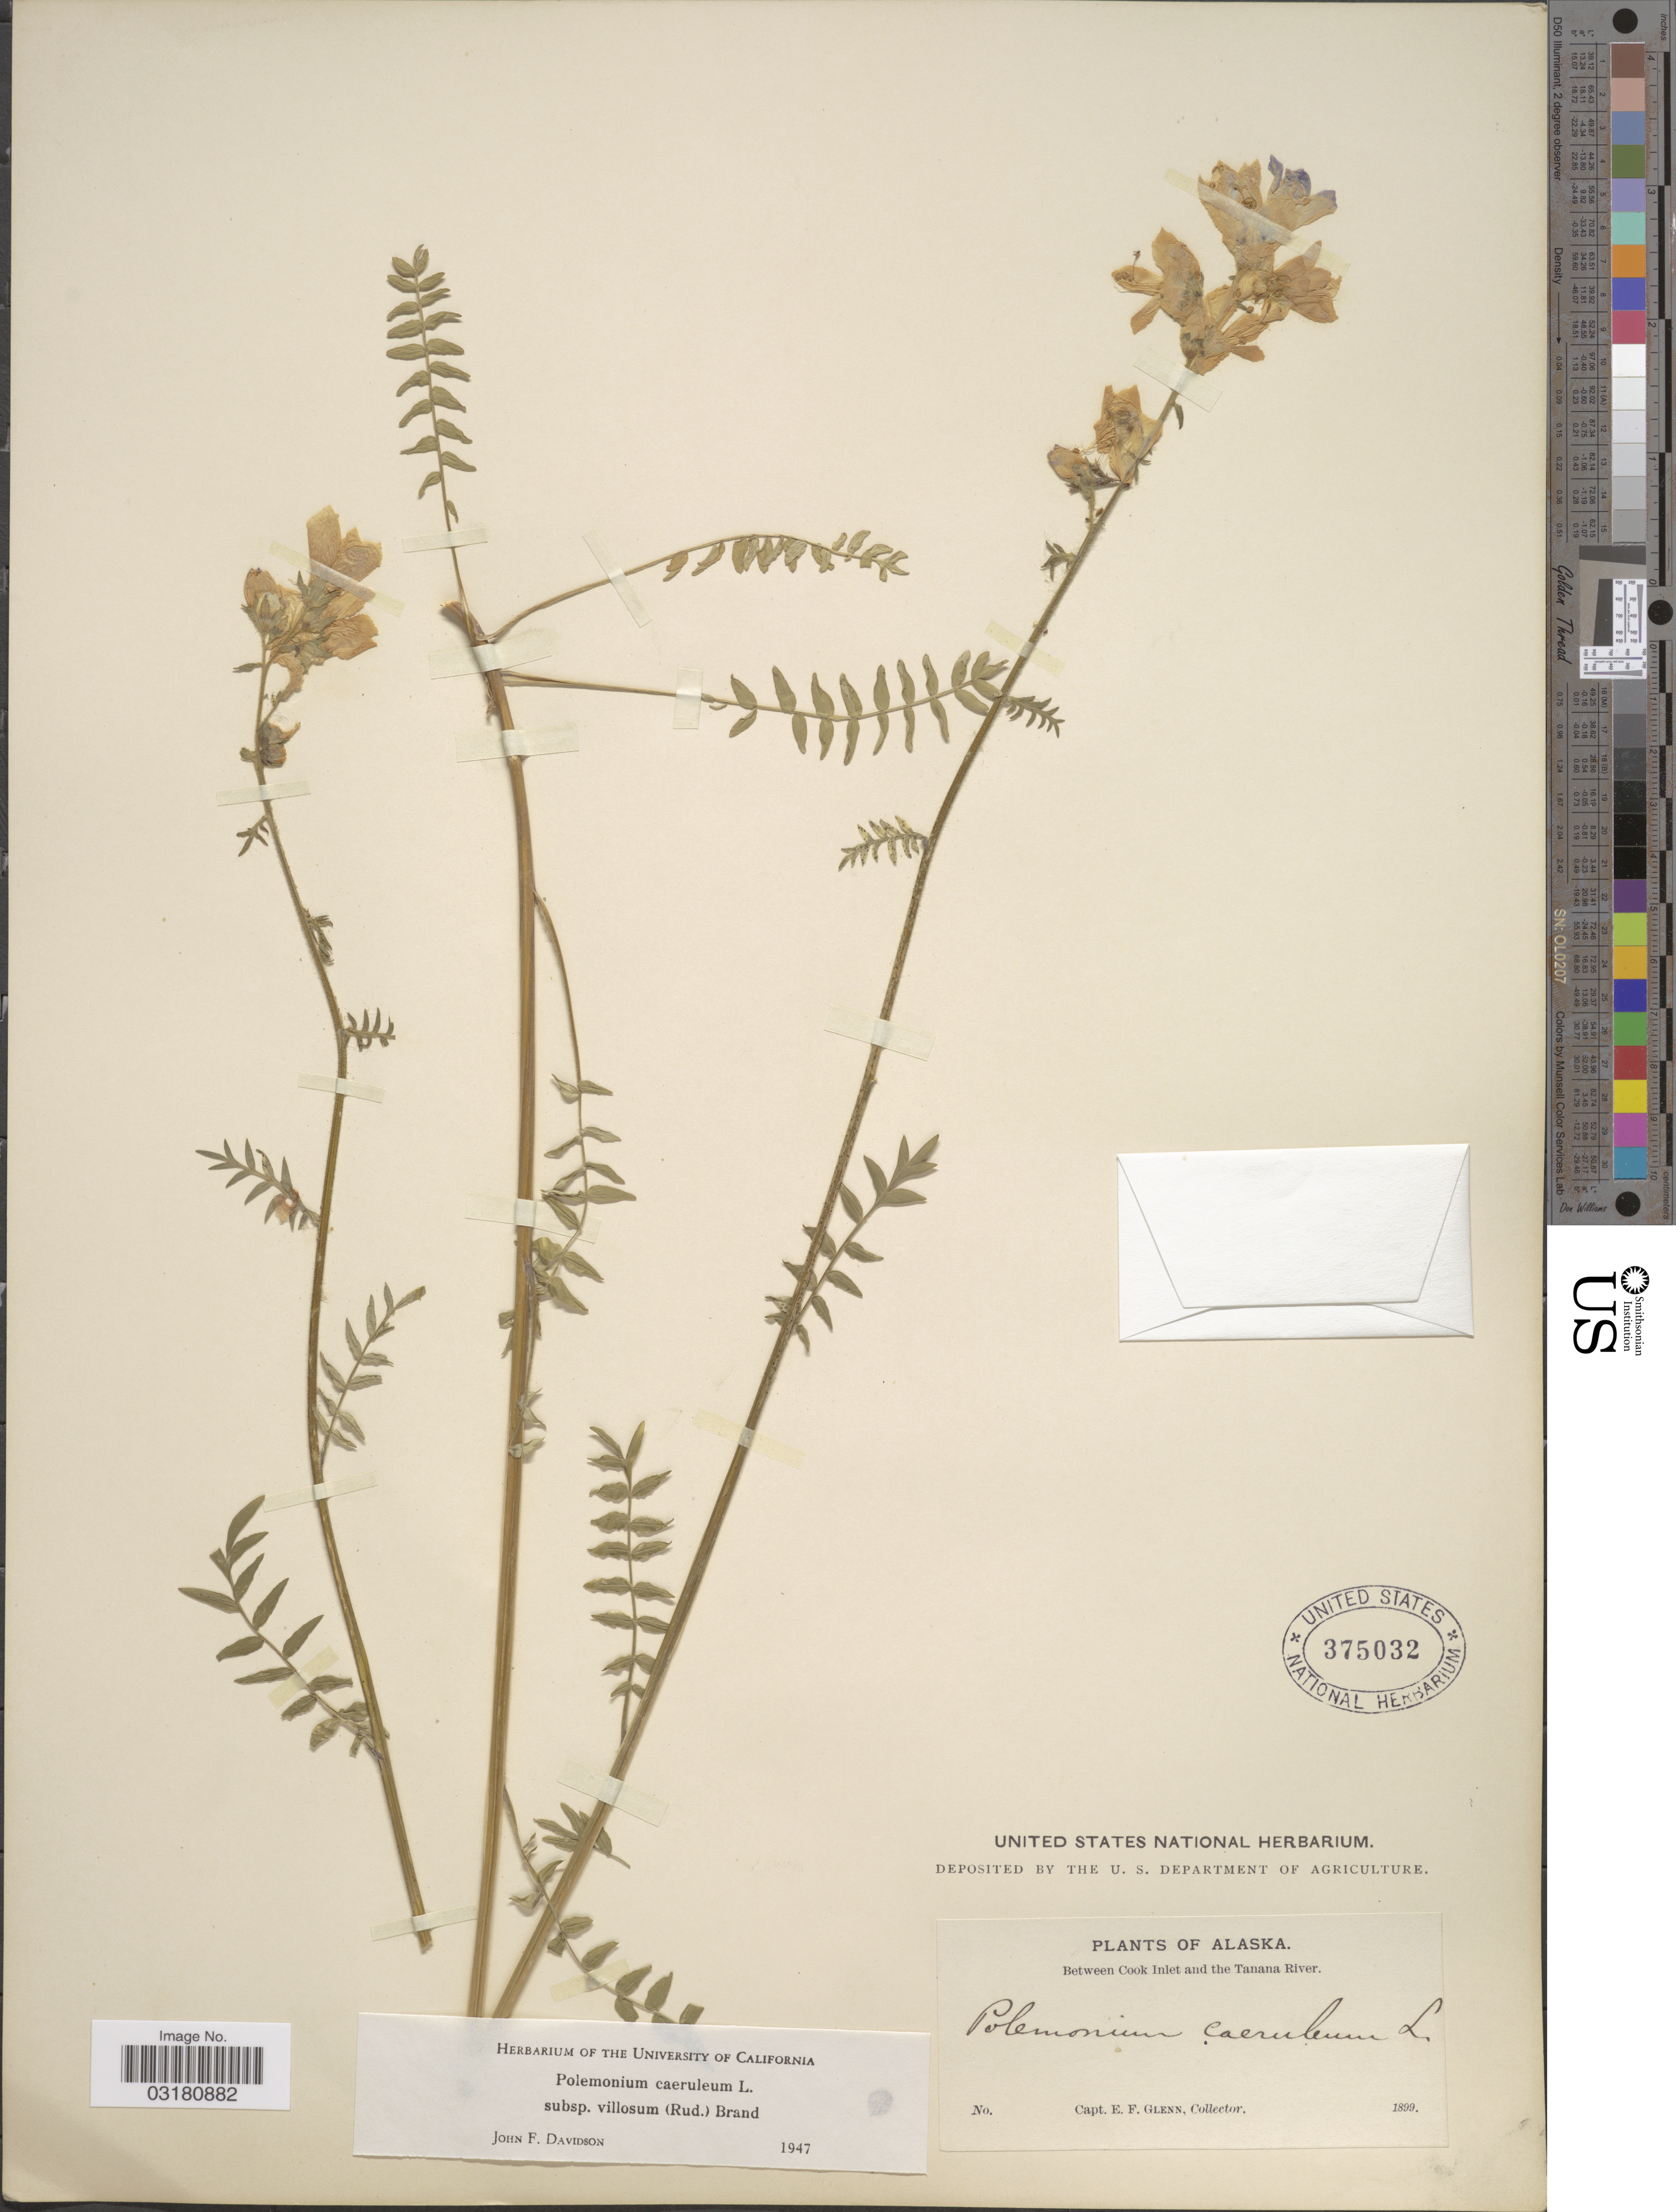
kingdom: Plantae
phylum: Tracheophyta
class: Magnoliopsida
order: Ericales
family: Polemoniaceae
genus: Polemonium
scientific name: Polemonium caeruleum subsp. villosum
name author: (Rudolph ex Georgi) Brand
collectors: E. Glenn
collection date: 1899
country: United States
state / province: Alaska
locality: Between Cook Inlet and the Tanana River.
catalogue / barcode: US 375032